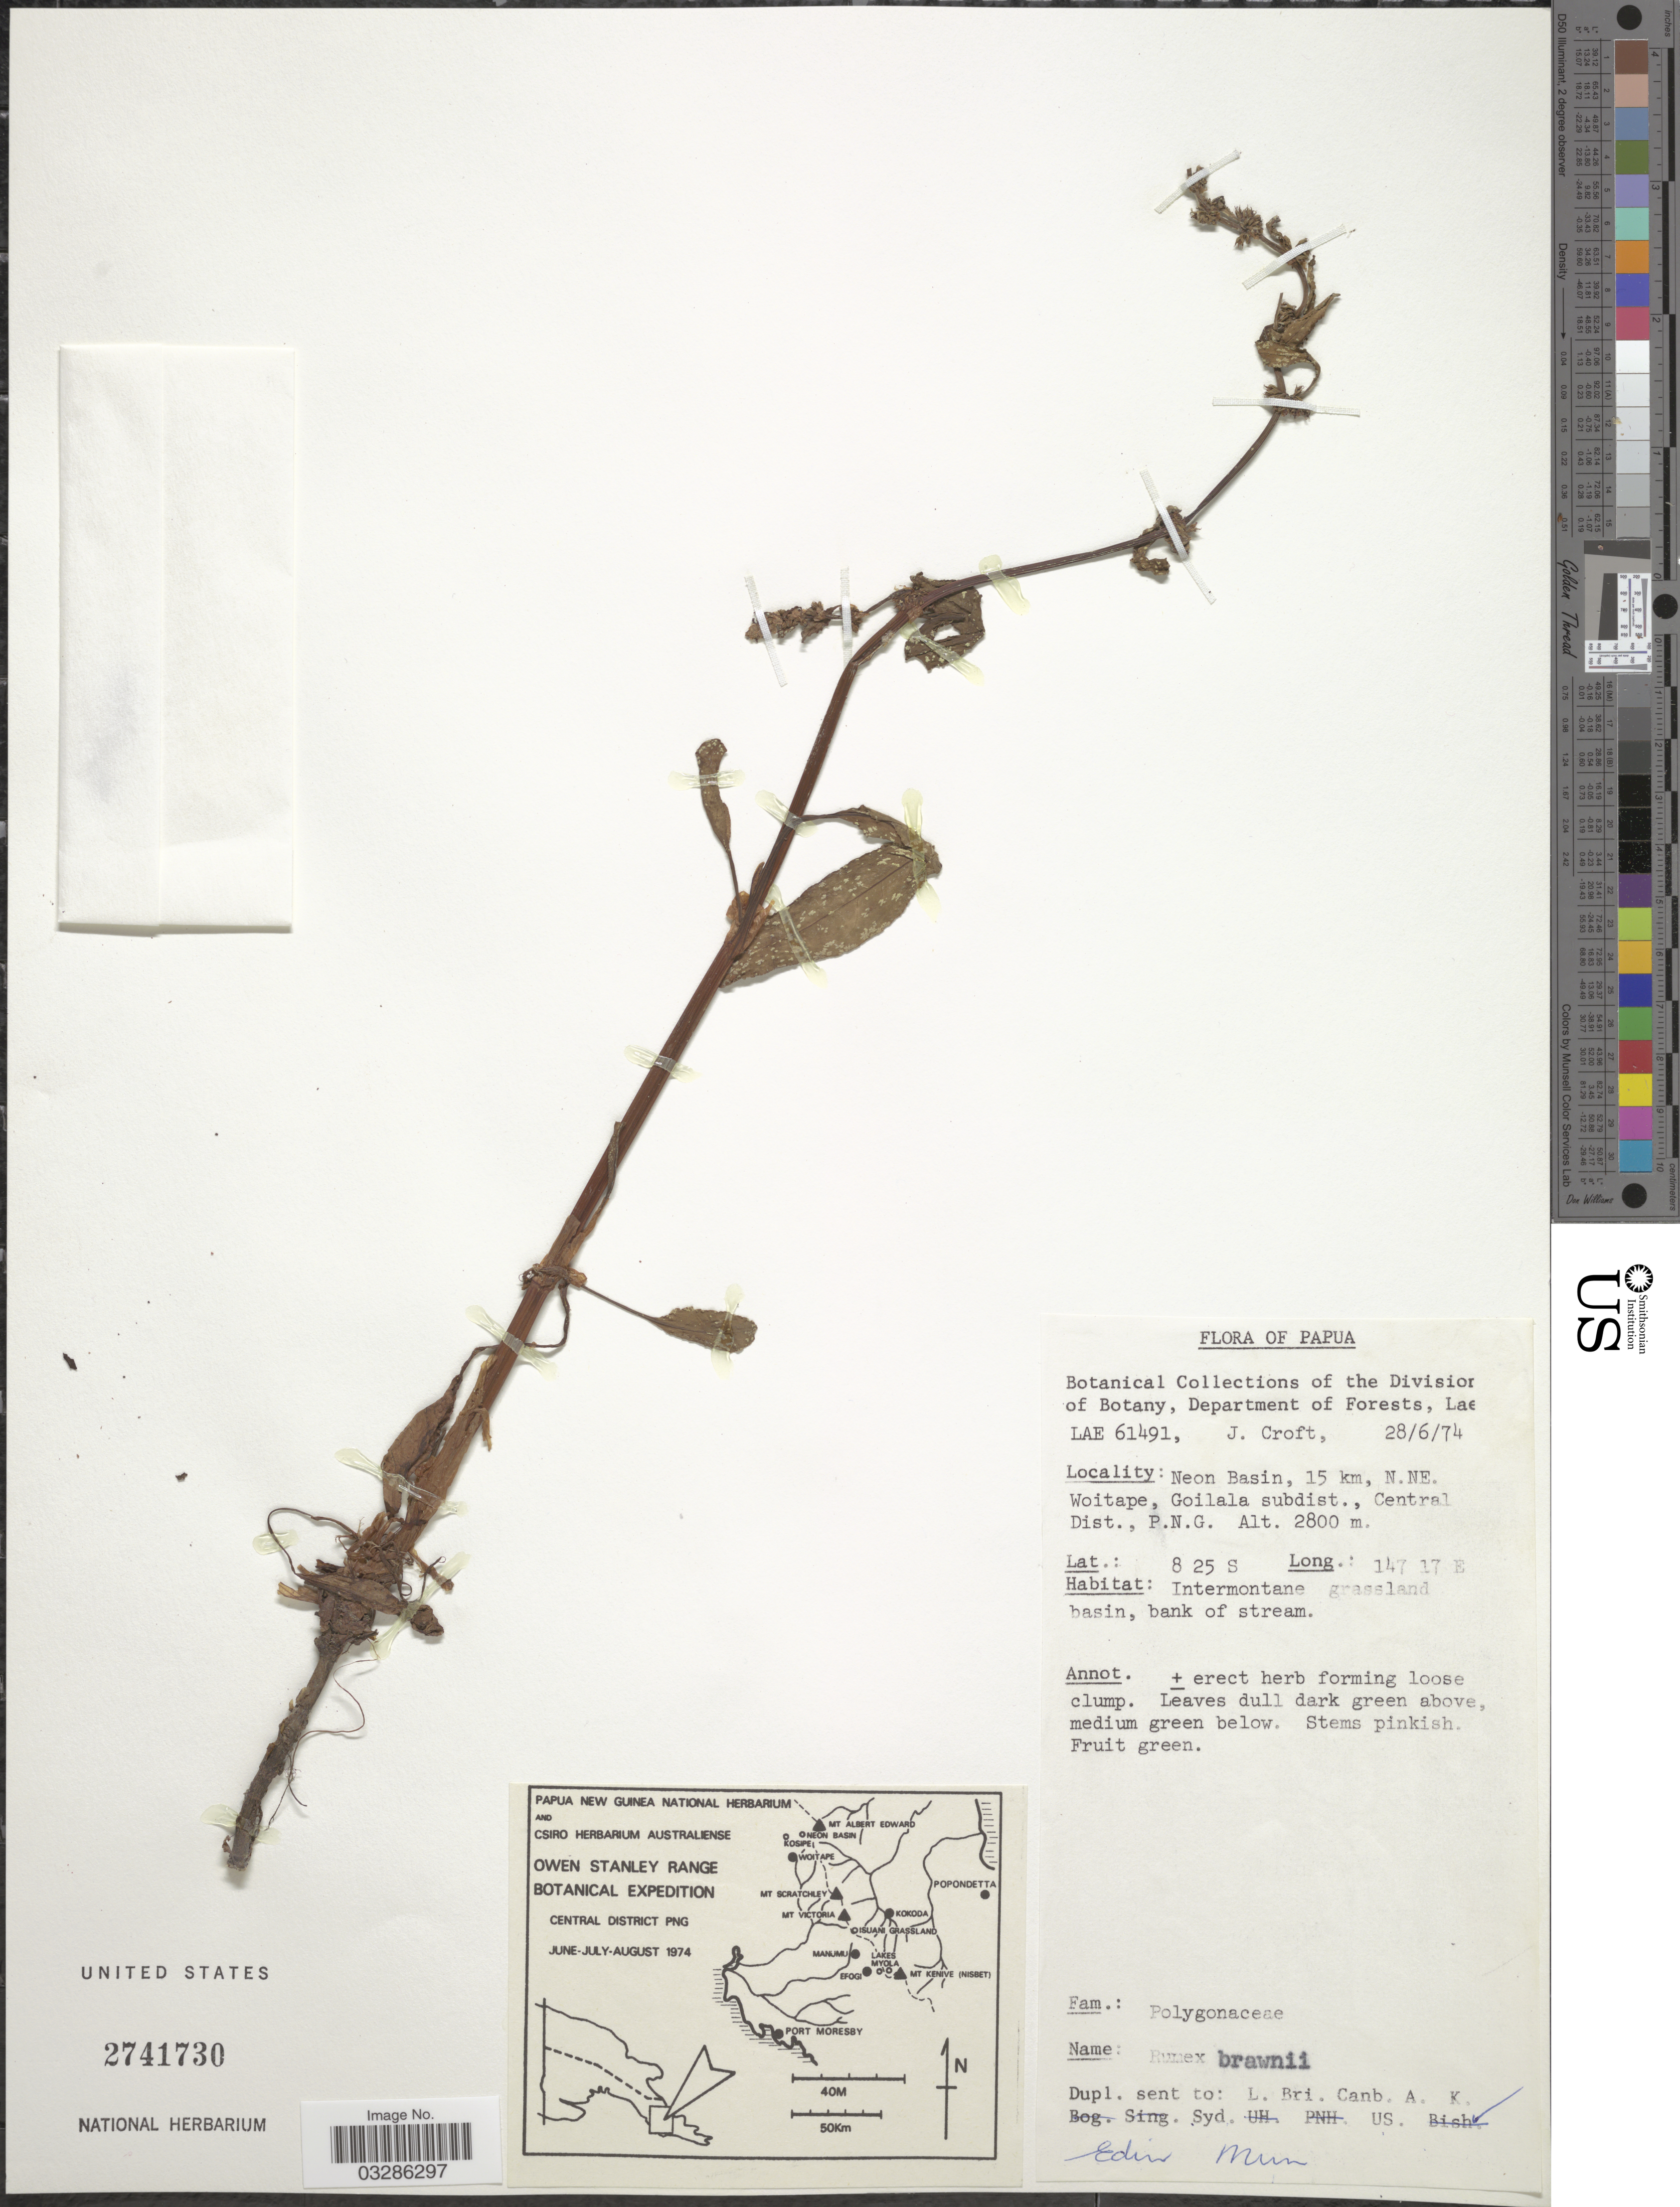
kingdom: Plantae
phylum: Tracheophyta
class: Magnoliopsida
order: Caryophyllales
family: Polygonaceae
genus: Rumex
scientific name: Rumex brownii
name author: Campd.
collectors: J. R. Croft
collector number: LAE 61491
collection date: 1974-06-28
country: Papua New Guinea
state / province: Central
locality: Papua. Neon Basin, 15 km. N.NE. Woitape, Goilala subdist., Central Dist., P. N. G.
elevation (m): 2800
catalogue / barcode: US 2741730